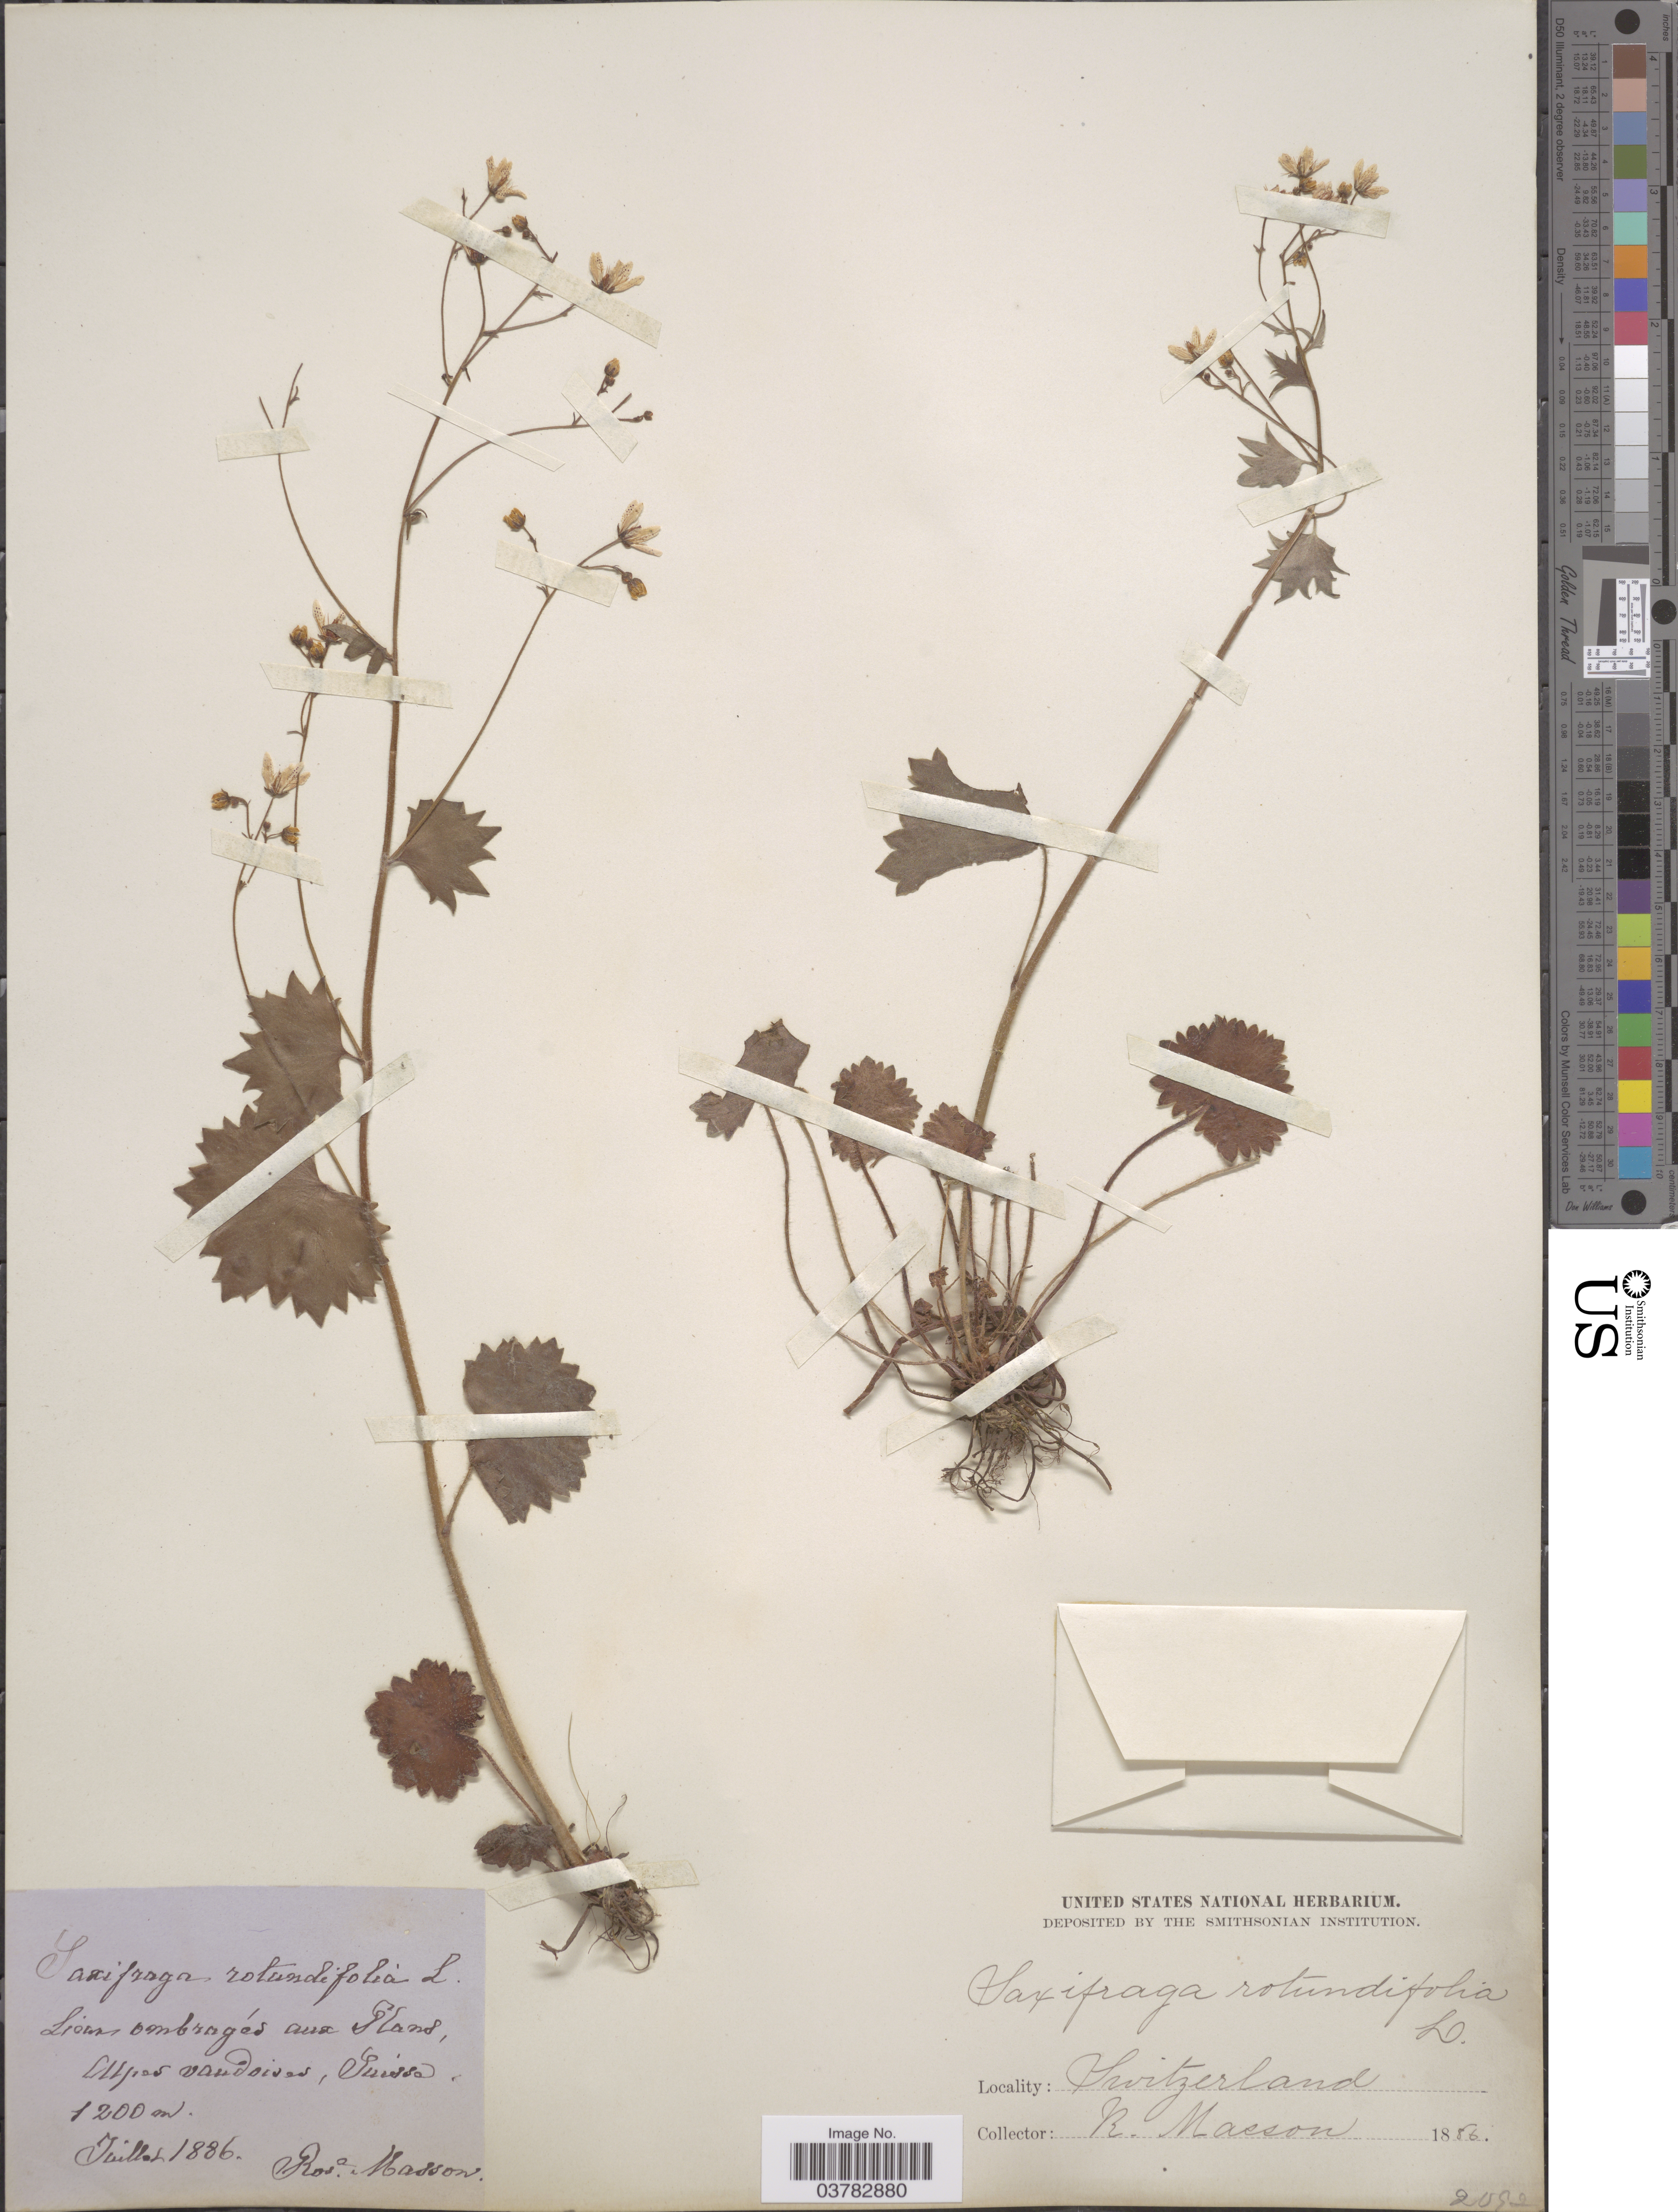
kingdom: Plantae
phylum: Tracheophyta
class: Magnoliopsida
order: Saxifragales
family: Saxifragaceae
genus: Saxifraga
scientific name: Saxifraga rotundifolia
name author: L.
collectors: R. Masson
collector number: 2092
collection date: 1886-07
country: Switzerland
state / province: Vaud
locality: Lieux ombragés aux Flans, Alpes vaudoises, Suisse.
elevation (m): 1200